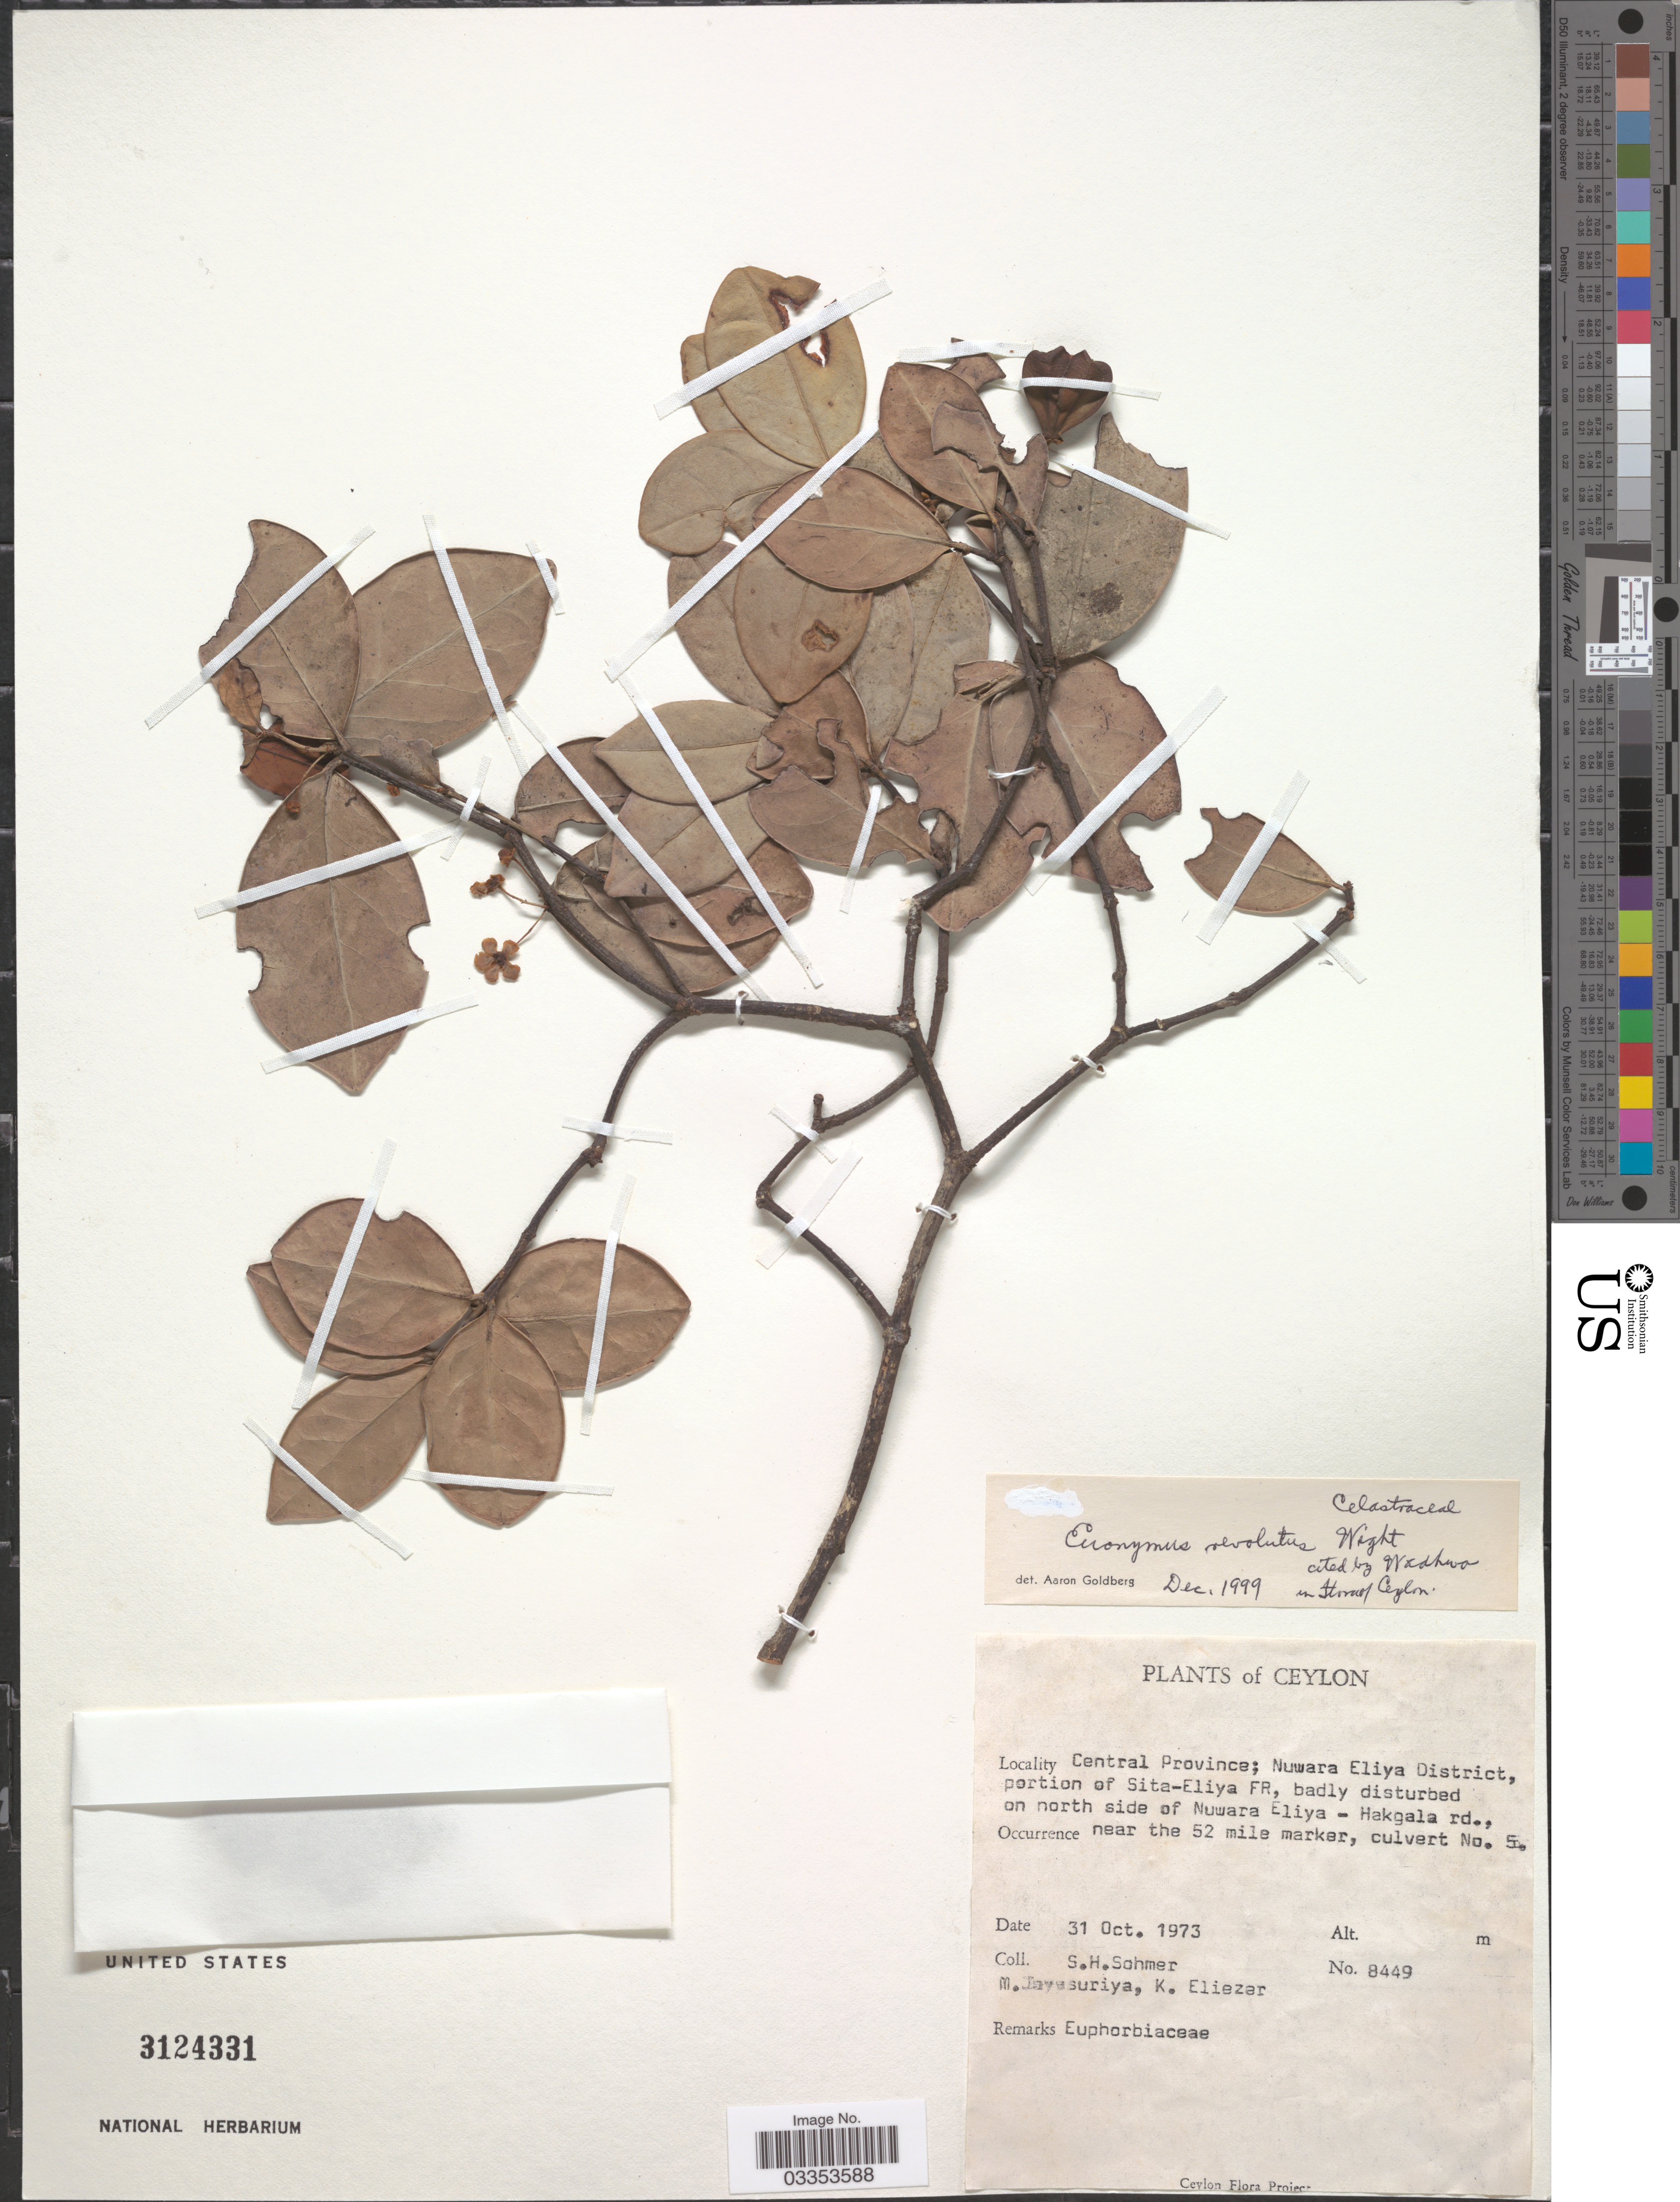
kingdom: Plantae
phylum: Tracheophyta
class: Magnoliopsida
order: Celastrales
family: Celastraceae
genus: Euonymus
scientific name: Euonymus revolutus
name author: Wight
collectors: S. H. Sohmer, M. Jayasuriya & K. Eliezer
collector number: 8449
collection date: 1973-10-31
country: Sri Lanka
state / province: Central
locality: Ceylon. Nuwara Eliya District, portion of Sita-Eliya FR, badly disturbed on north side of Nuwara Eliya-Hakgala rd., near the 52 mile marker, culvert No. 5.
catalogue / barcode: US 3124331